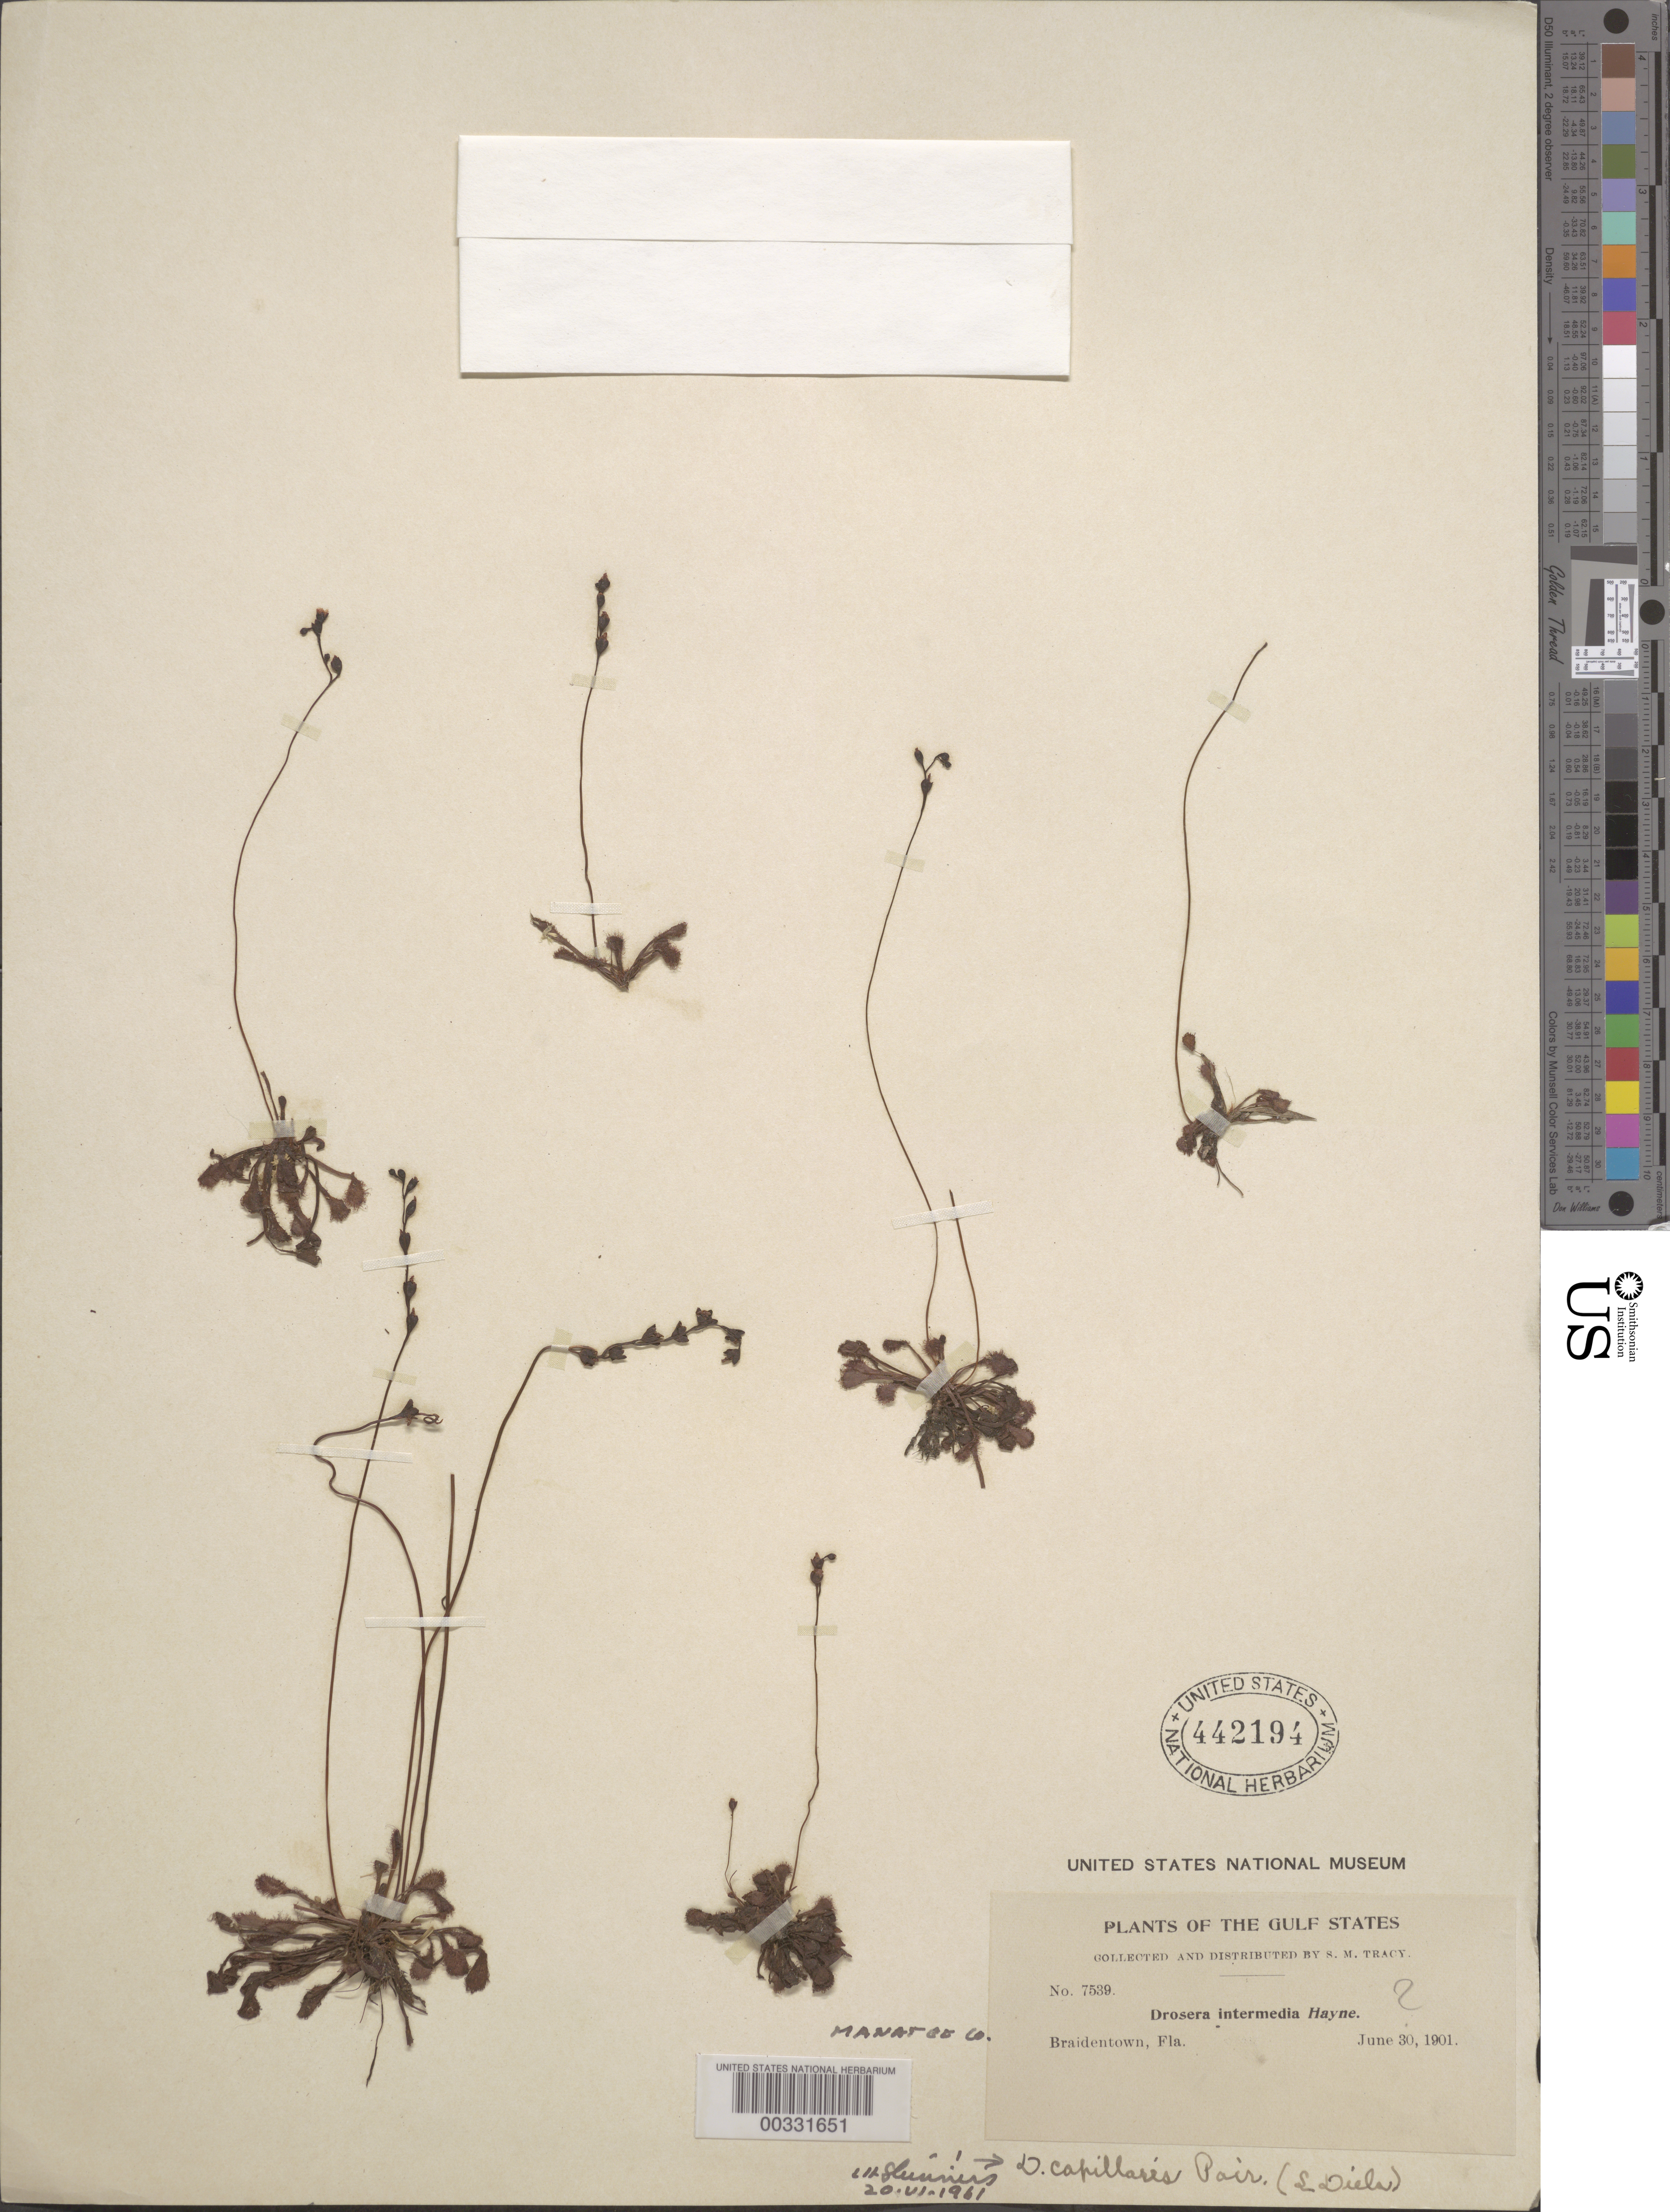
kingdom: Plantae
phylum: Tracheophyta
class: Magnoliopsida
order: Caryophyllales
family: Droseraceae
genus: Drosera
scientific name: Drosera capillaris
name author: Poir.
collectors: S. M. Tracy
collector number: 7539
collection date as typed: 30 Jun 1901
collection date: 1901-06-30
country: United States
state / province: Florida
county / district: Manatee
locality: Braidentown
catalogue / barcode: US 442194